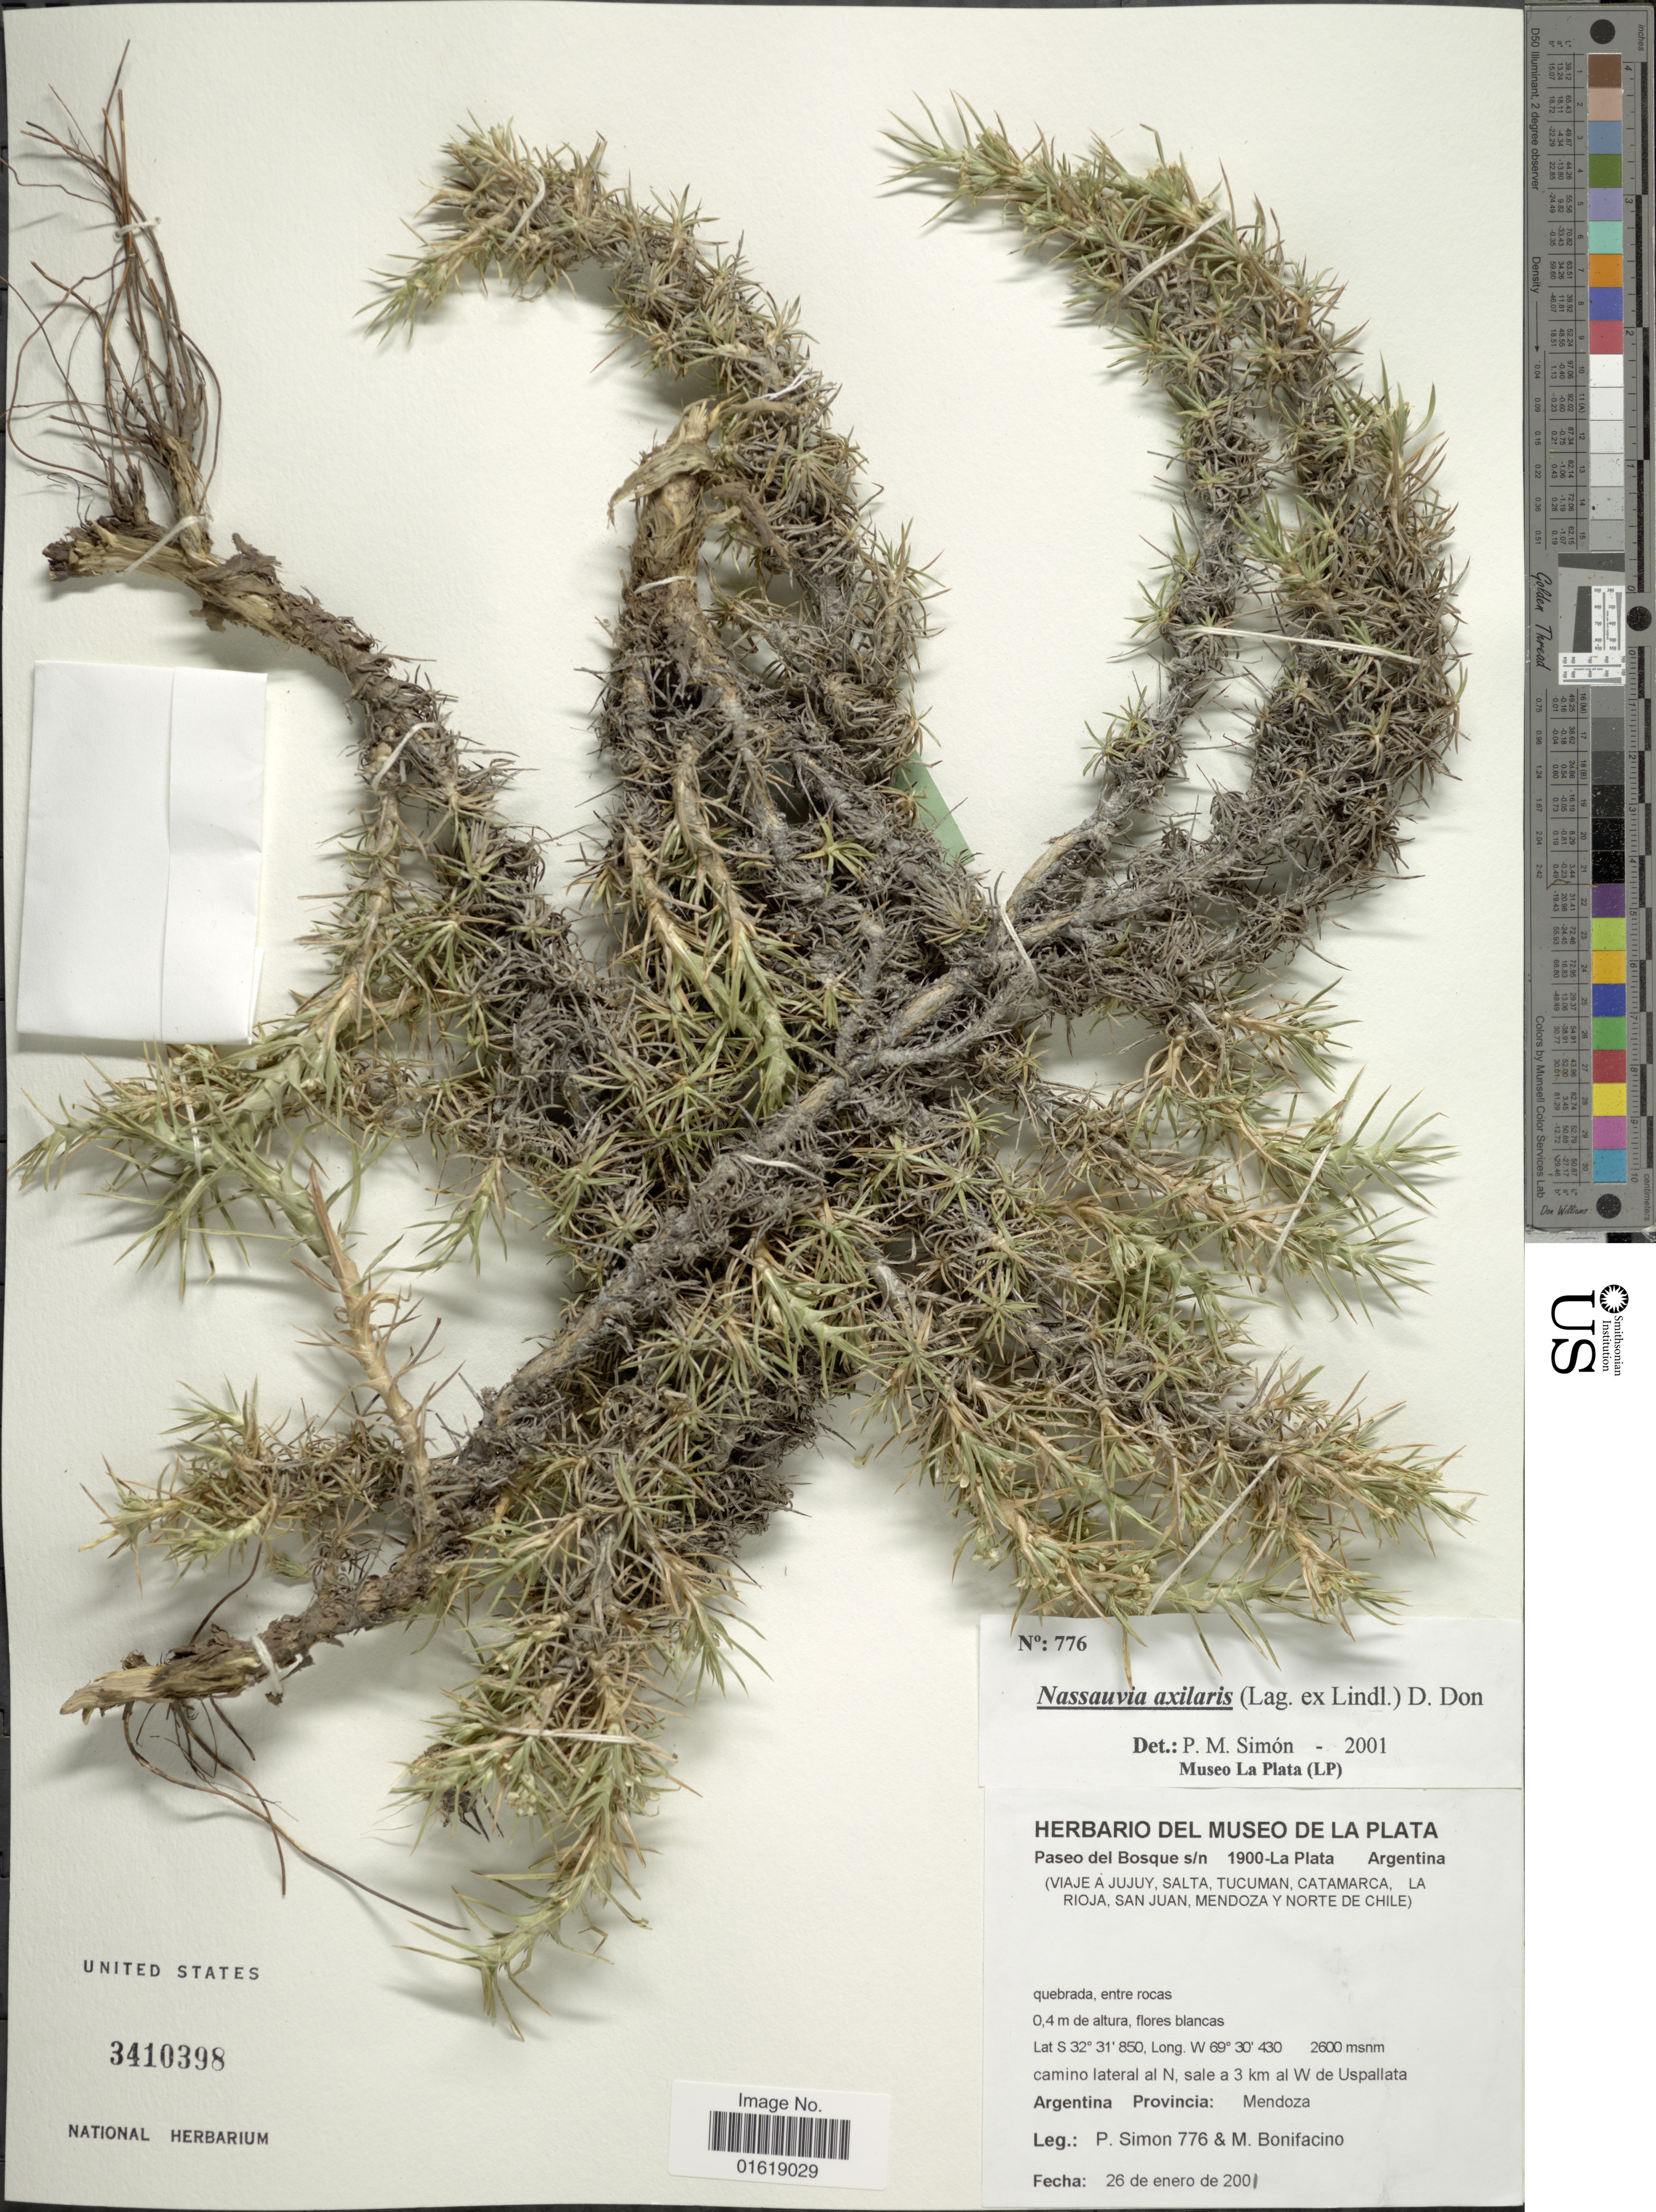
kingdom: Plantae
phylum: Tracheophyta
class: Magnoliopsida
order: Asterales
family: Asteraceae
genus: Nassauvia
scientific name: Nassauvia axillaris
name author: D. Don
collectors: P. Simon & M. Bonifacino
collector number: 776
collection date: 2001-01-26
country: Argentina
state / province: Mendoza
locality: Camino lateral al N, sale a 3 km al W de Uspallata. Argentina.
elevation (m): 2600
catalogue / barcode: US 3410398